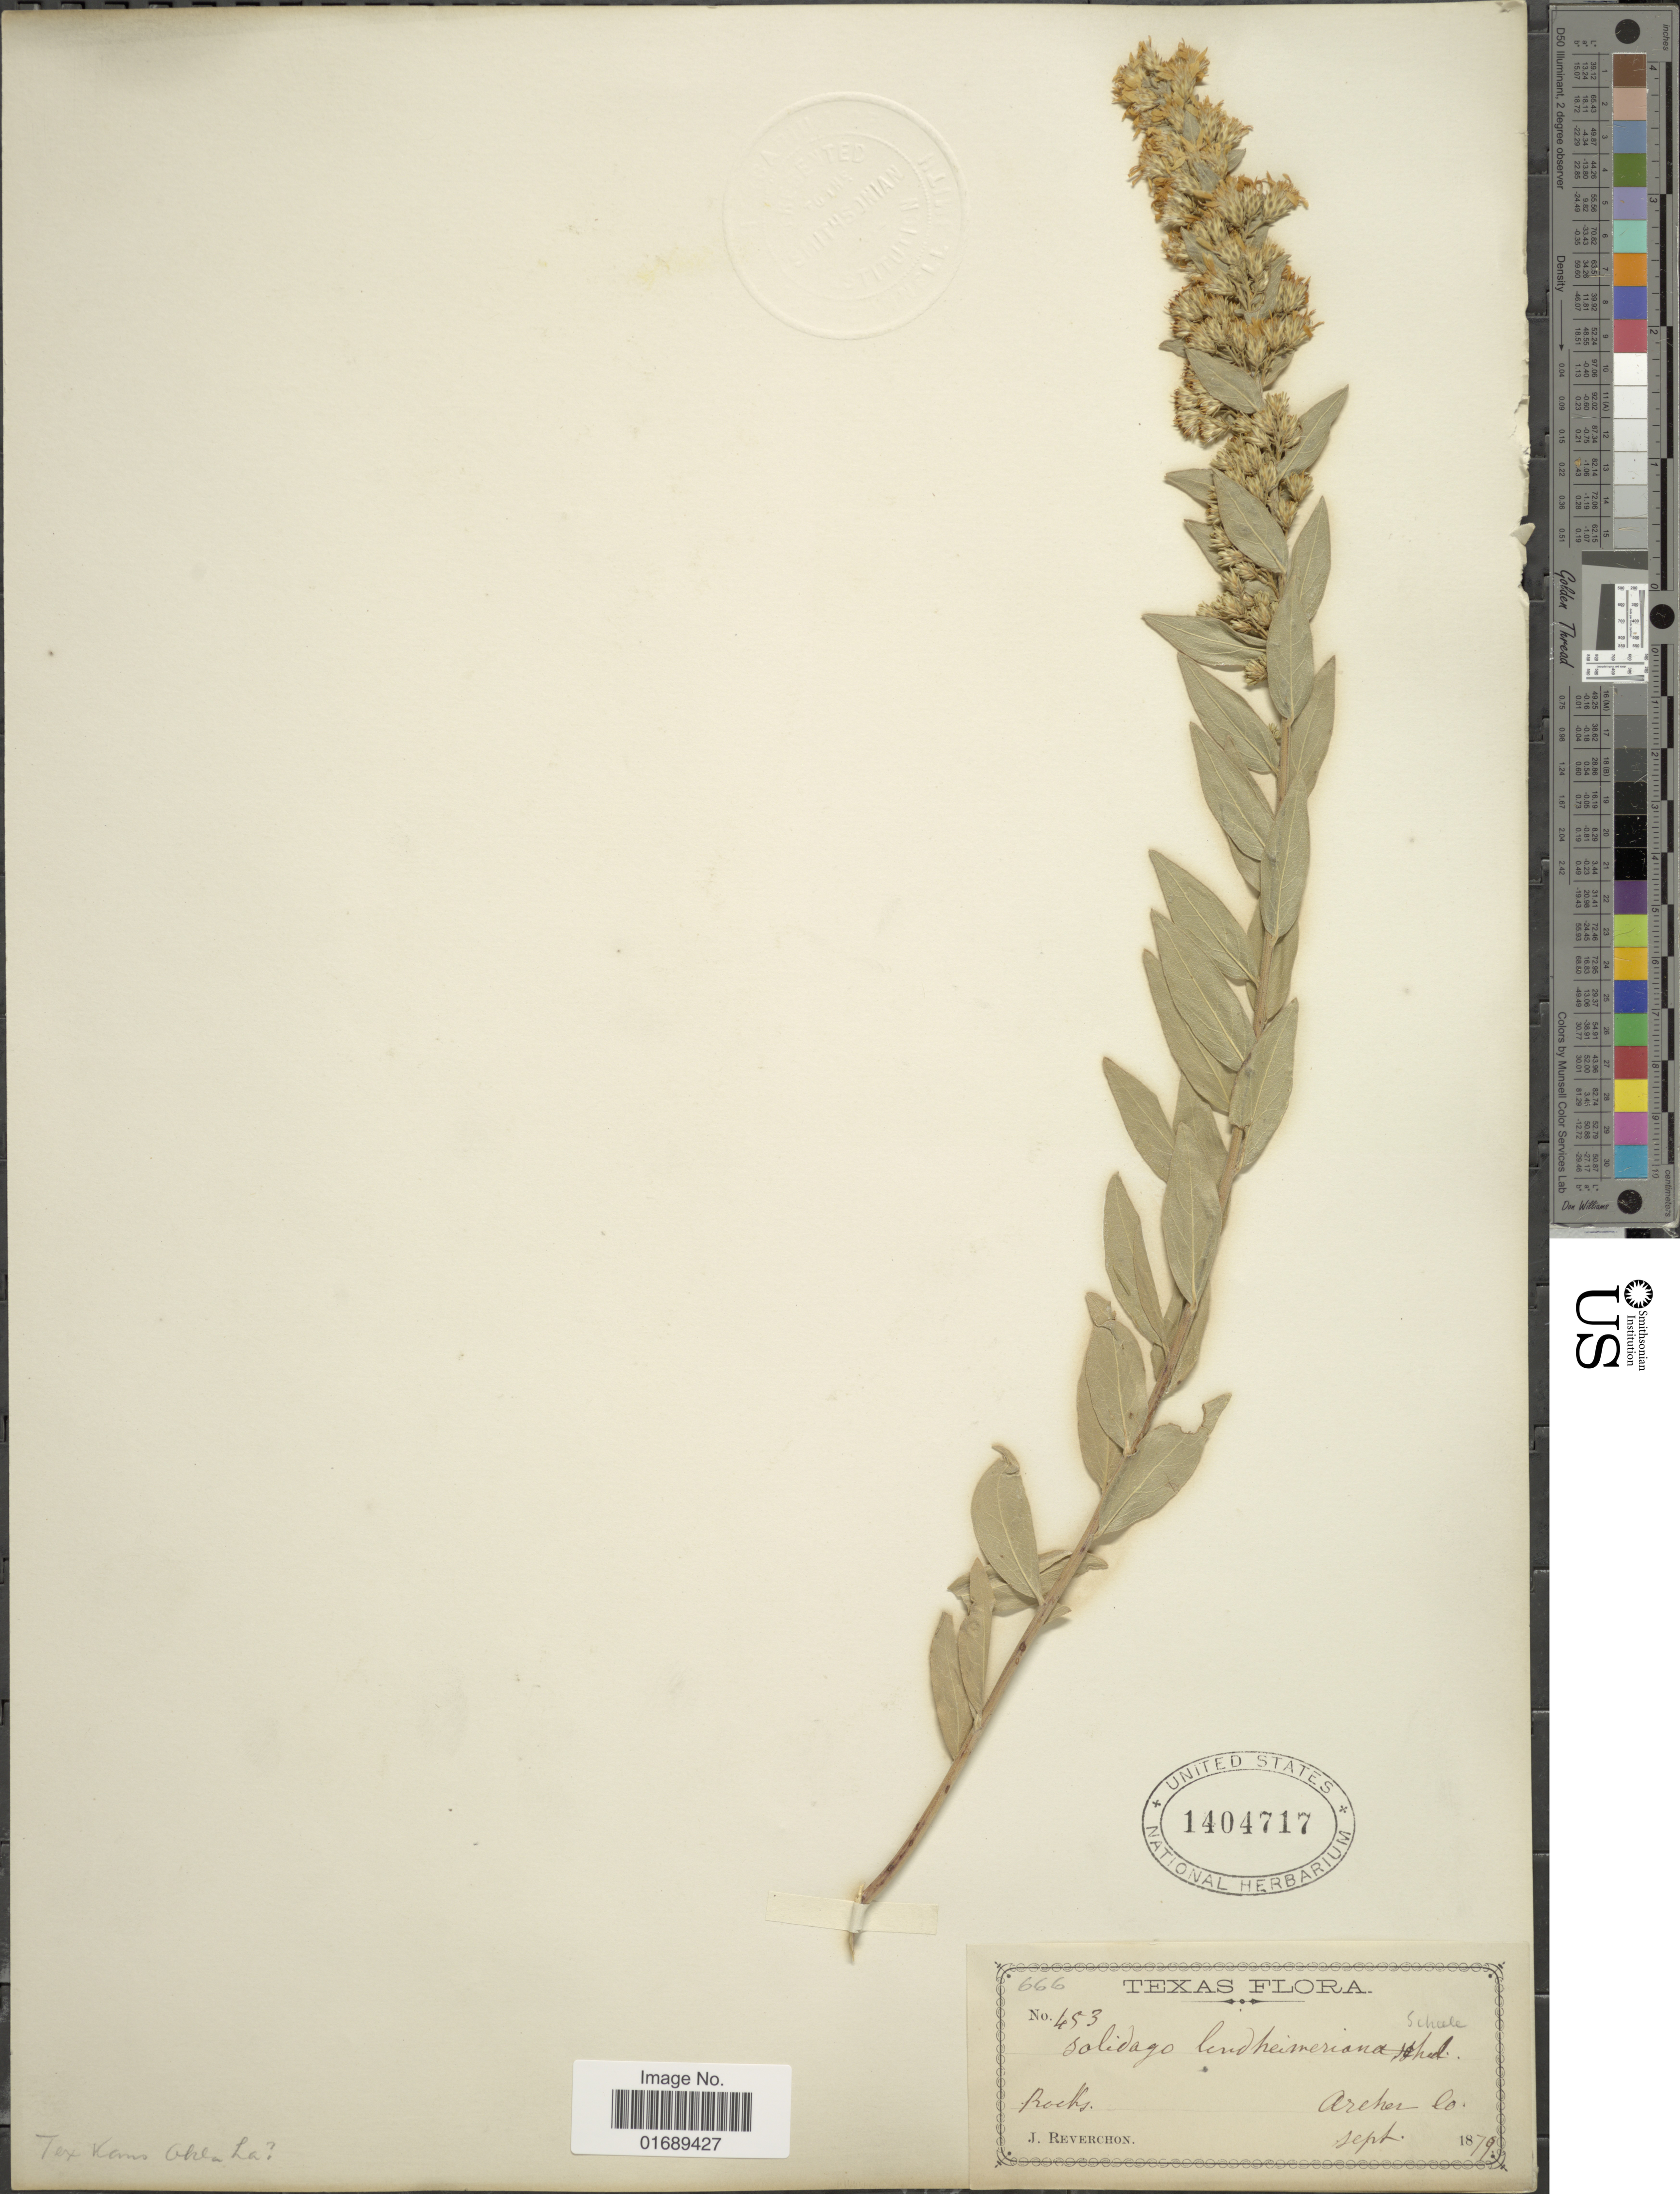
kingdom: Plantae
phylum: Tracheophyta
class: Magnoliopsida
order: Asterales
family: Asteraceae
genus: Solidago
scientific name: Solidago petiolaris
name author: Aiton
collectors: J. Reverchon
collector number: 453/666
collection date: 1879-09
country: United States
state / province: Texas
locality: Rocks, Archer Co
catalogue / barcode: US 1404717